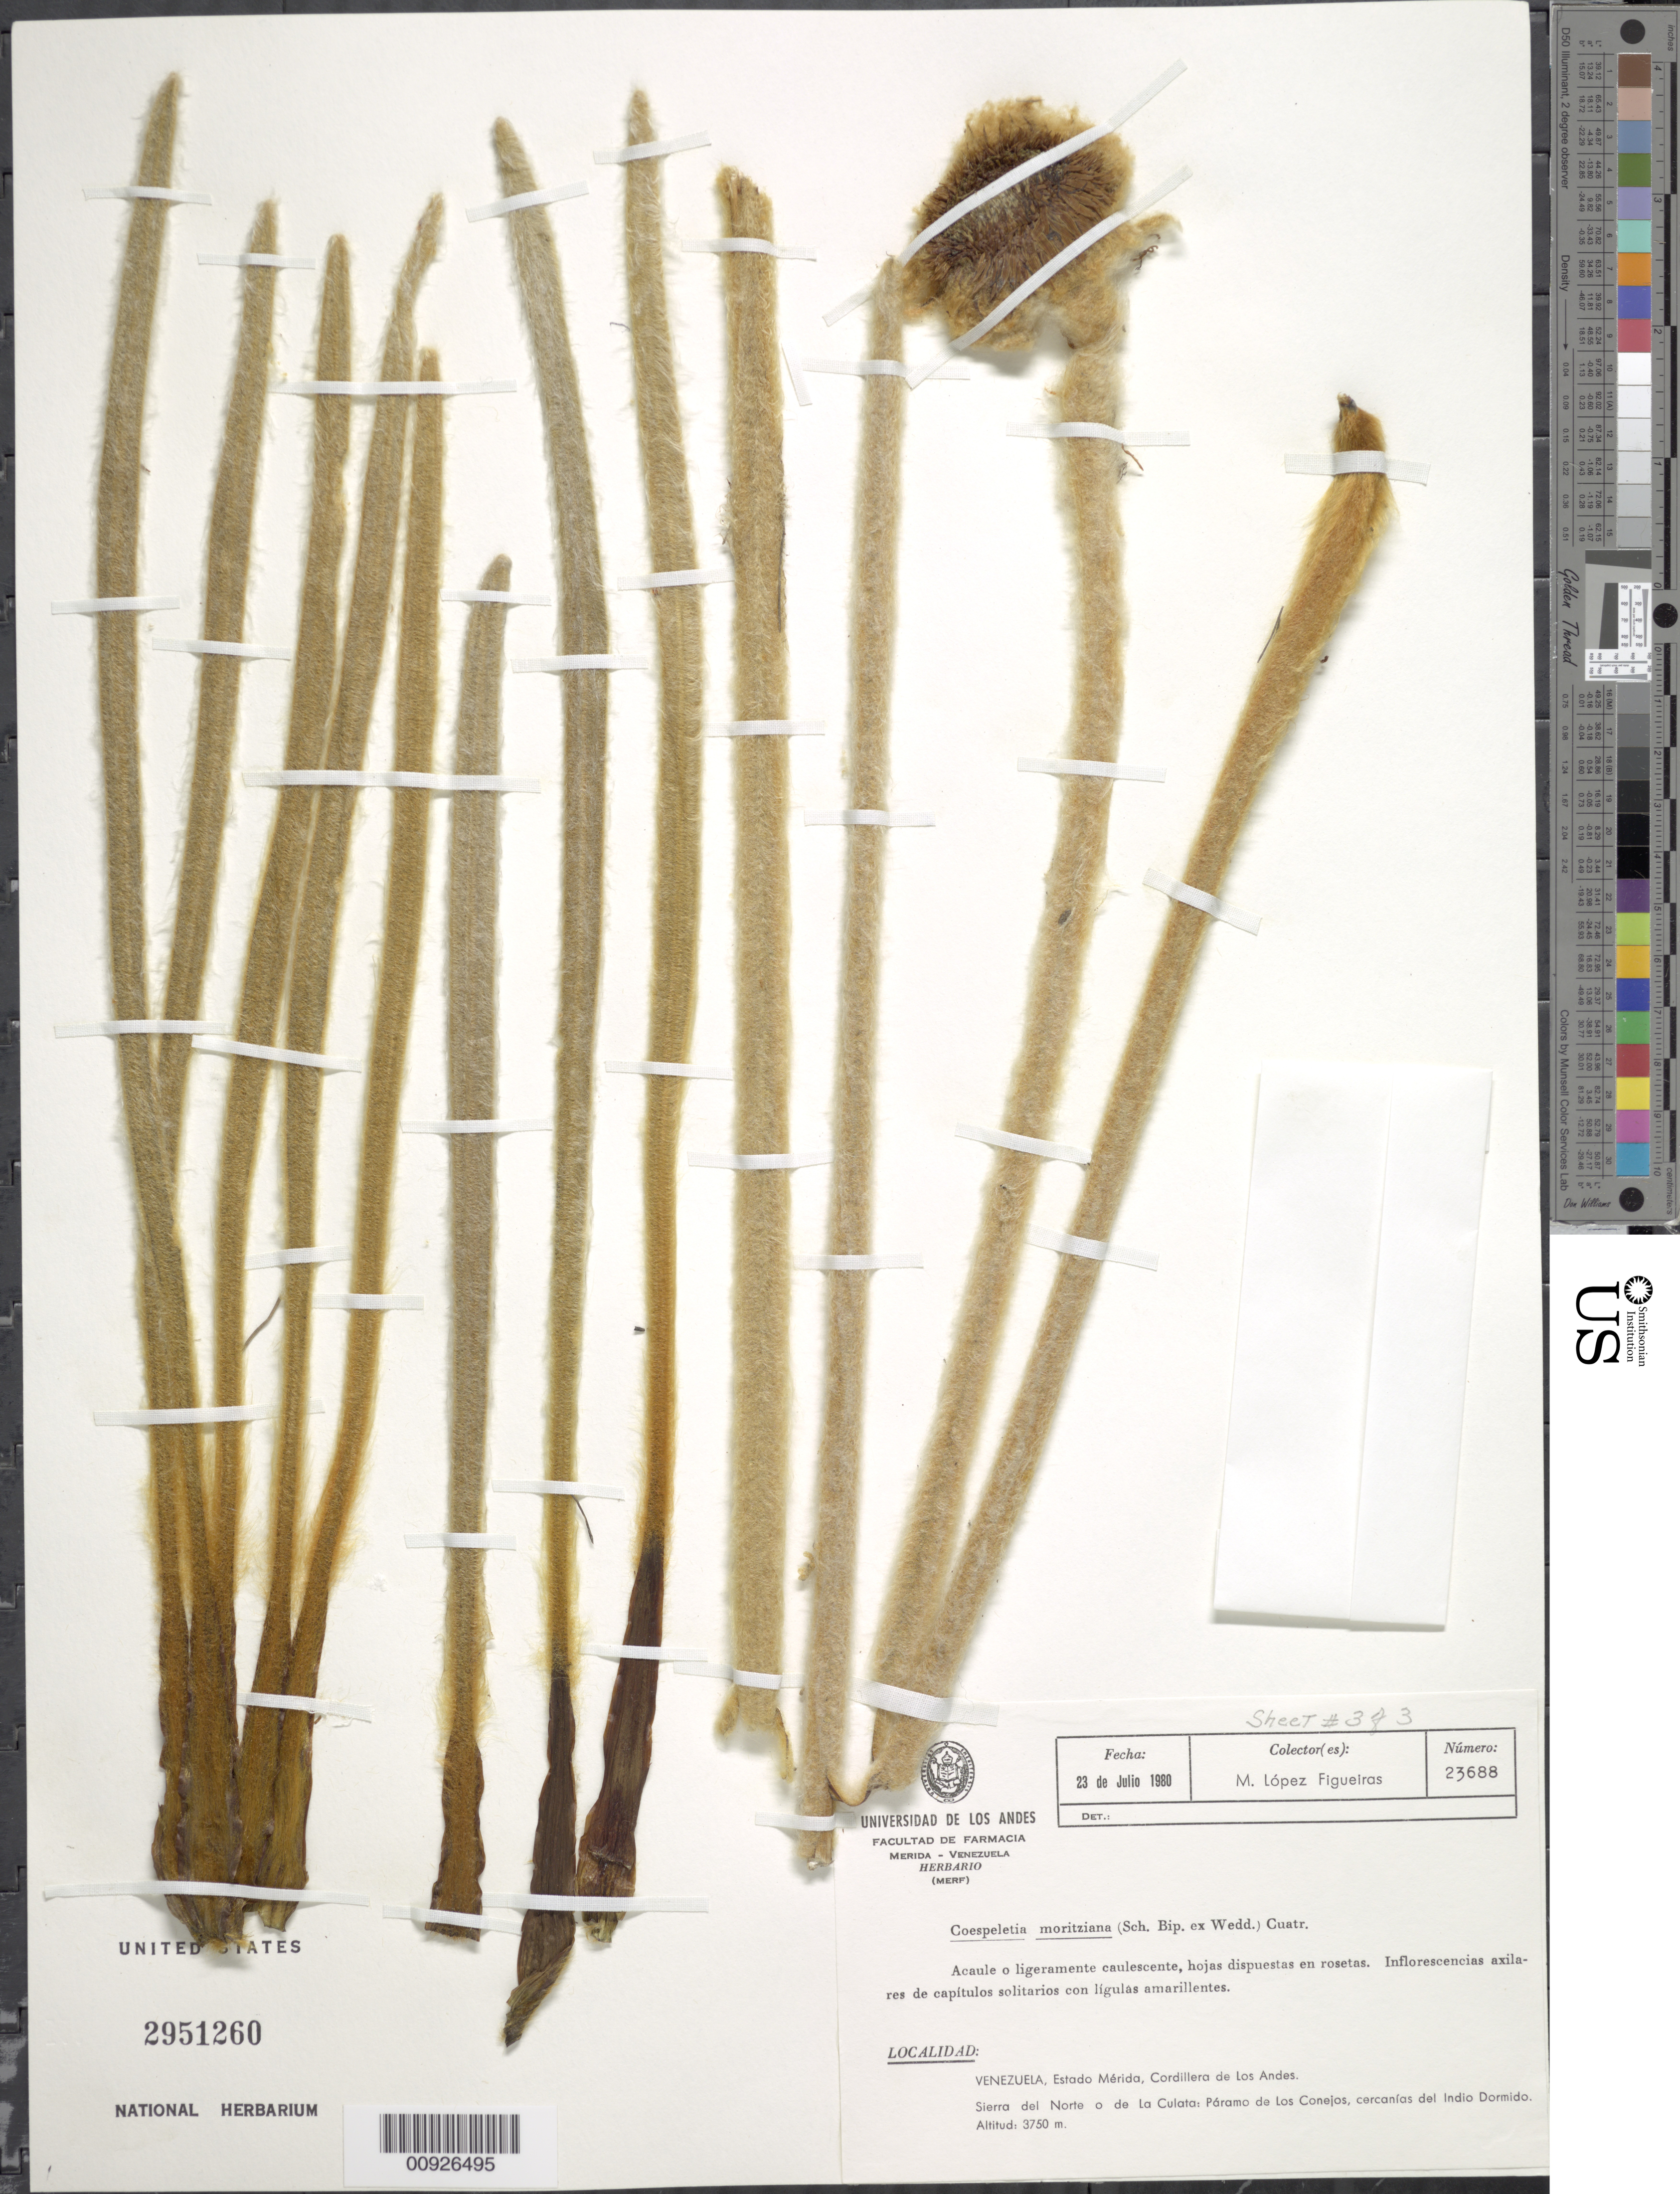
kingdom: Plantae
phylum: Tracheophyta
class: Magnoliopsida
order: Asterales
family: Asteraceae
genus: Coespeletia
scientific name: Coespeletia moritziana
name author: (Sch. Bip. ex Wedd.) Cuatrec.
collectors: M. López Figueiras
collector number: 23688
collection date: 1980-07-23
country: Venezuela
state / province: Mérida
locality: P. de los Conejos. Sierra del Norte o de la Culata: cercanías del Indio Dormido.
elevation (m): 3750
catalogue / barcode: US 2951260